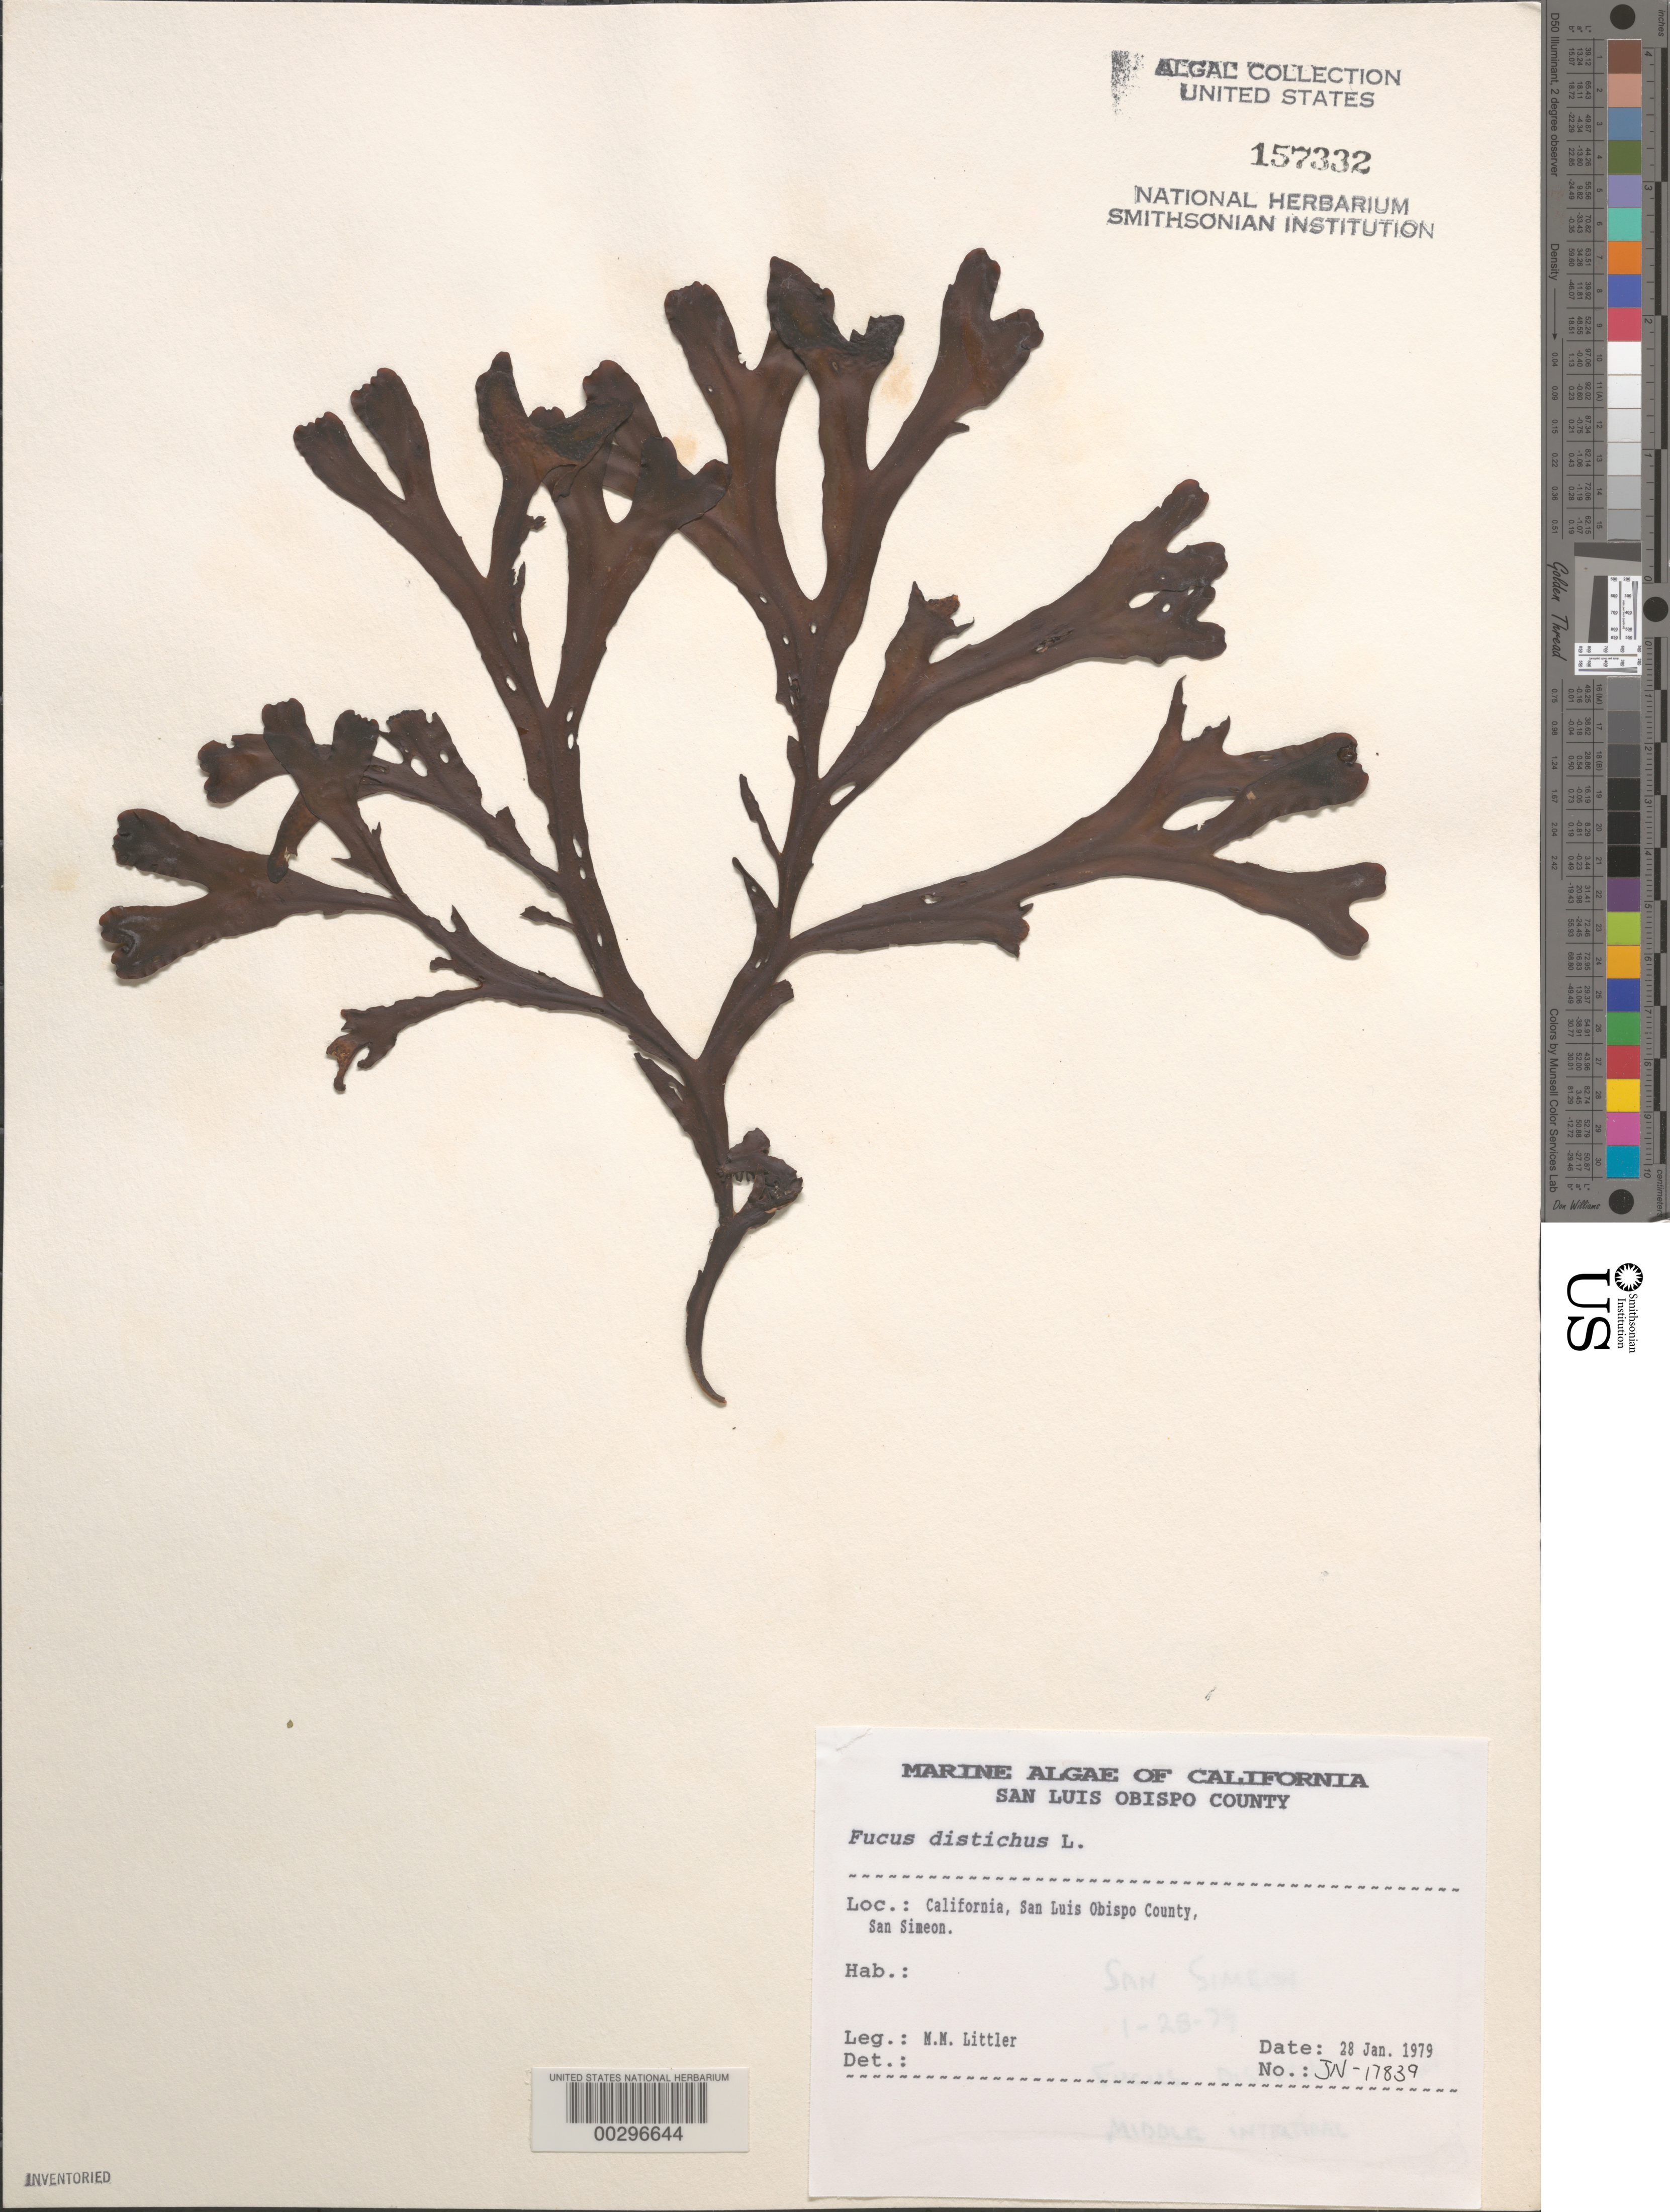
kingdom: Chromista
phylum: Ochrophyta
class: Phaeophyceae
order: Fucales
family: Fucaceae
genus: Fucus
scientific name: Fucus distichus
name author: L.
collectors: M. M. Littler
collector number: Jn-17839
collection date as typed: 28 Jan 1979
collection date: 1979-01-28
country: United States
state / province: California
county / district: San Luis Obispo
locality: San Simeon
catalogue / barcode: US 157332